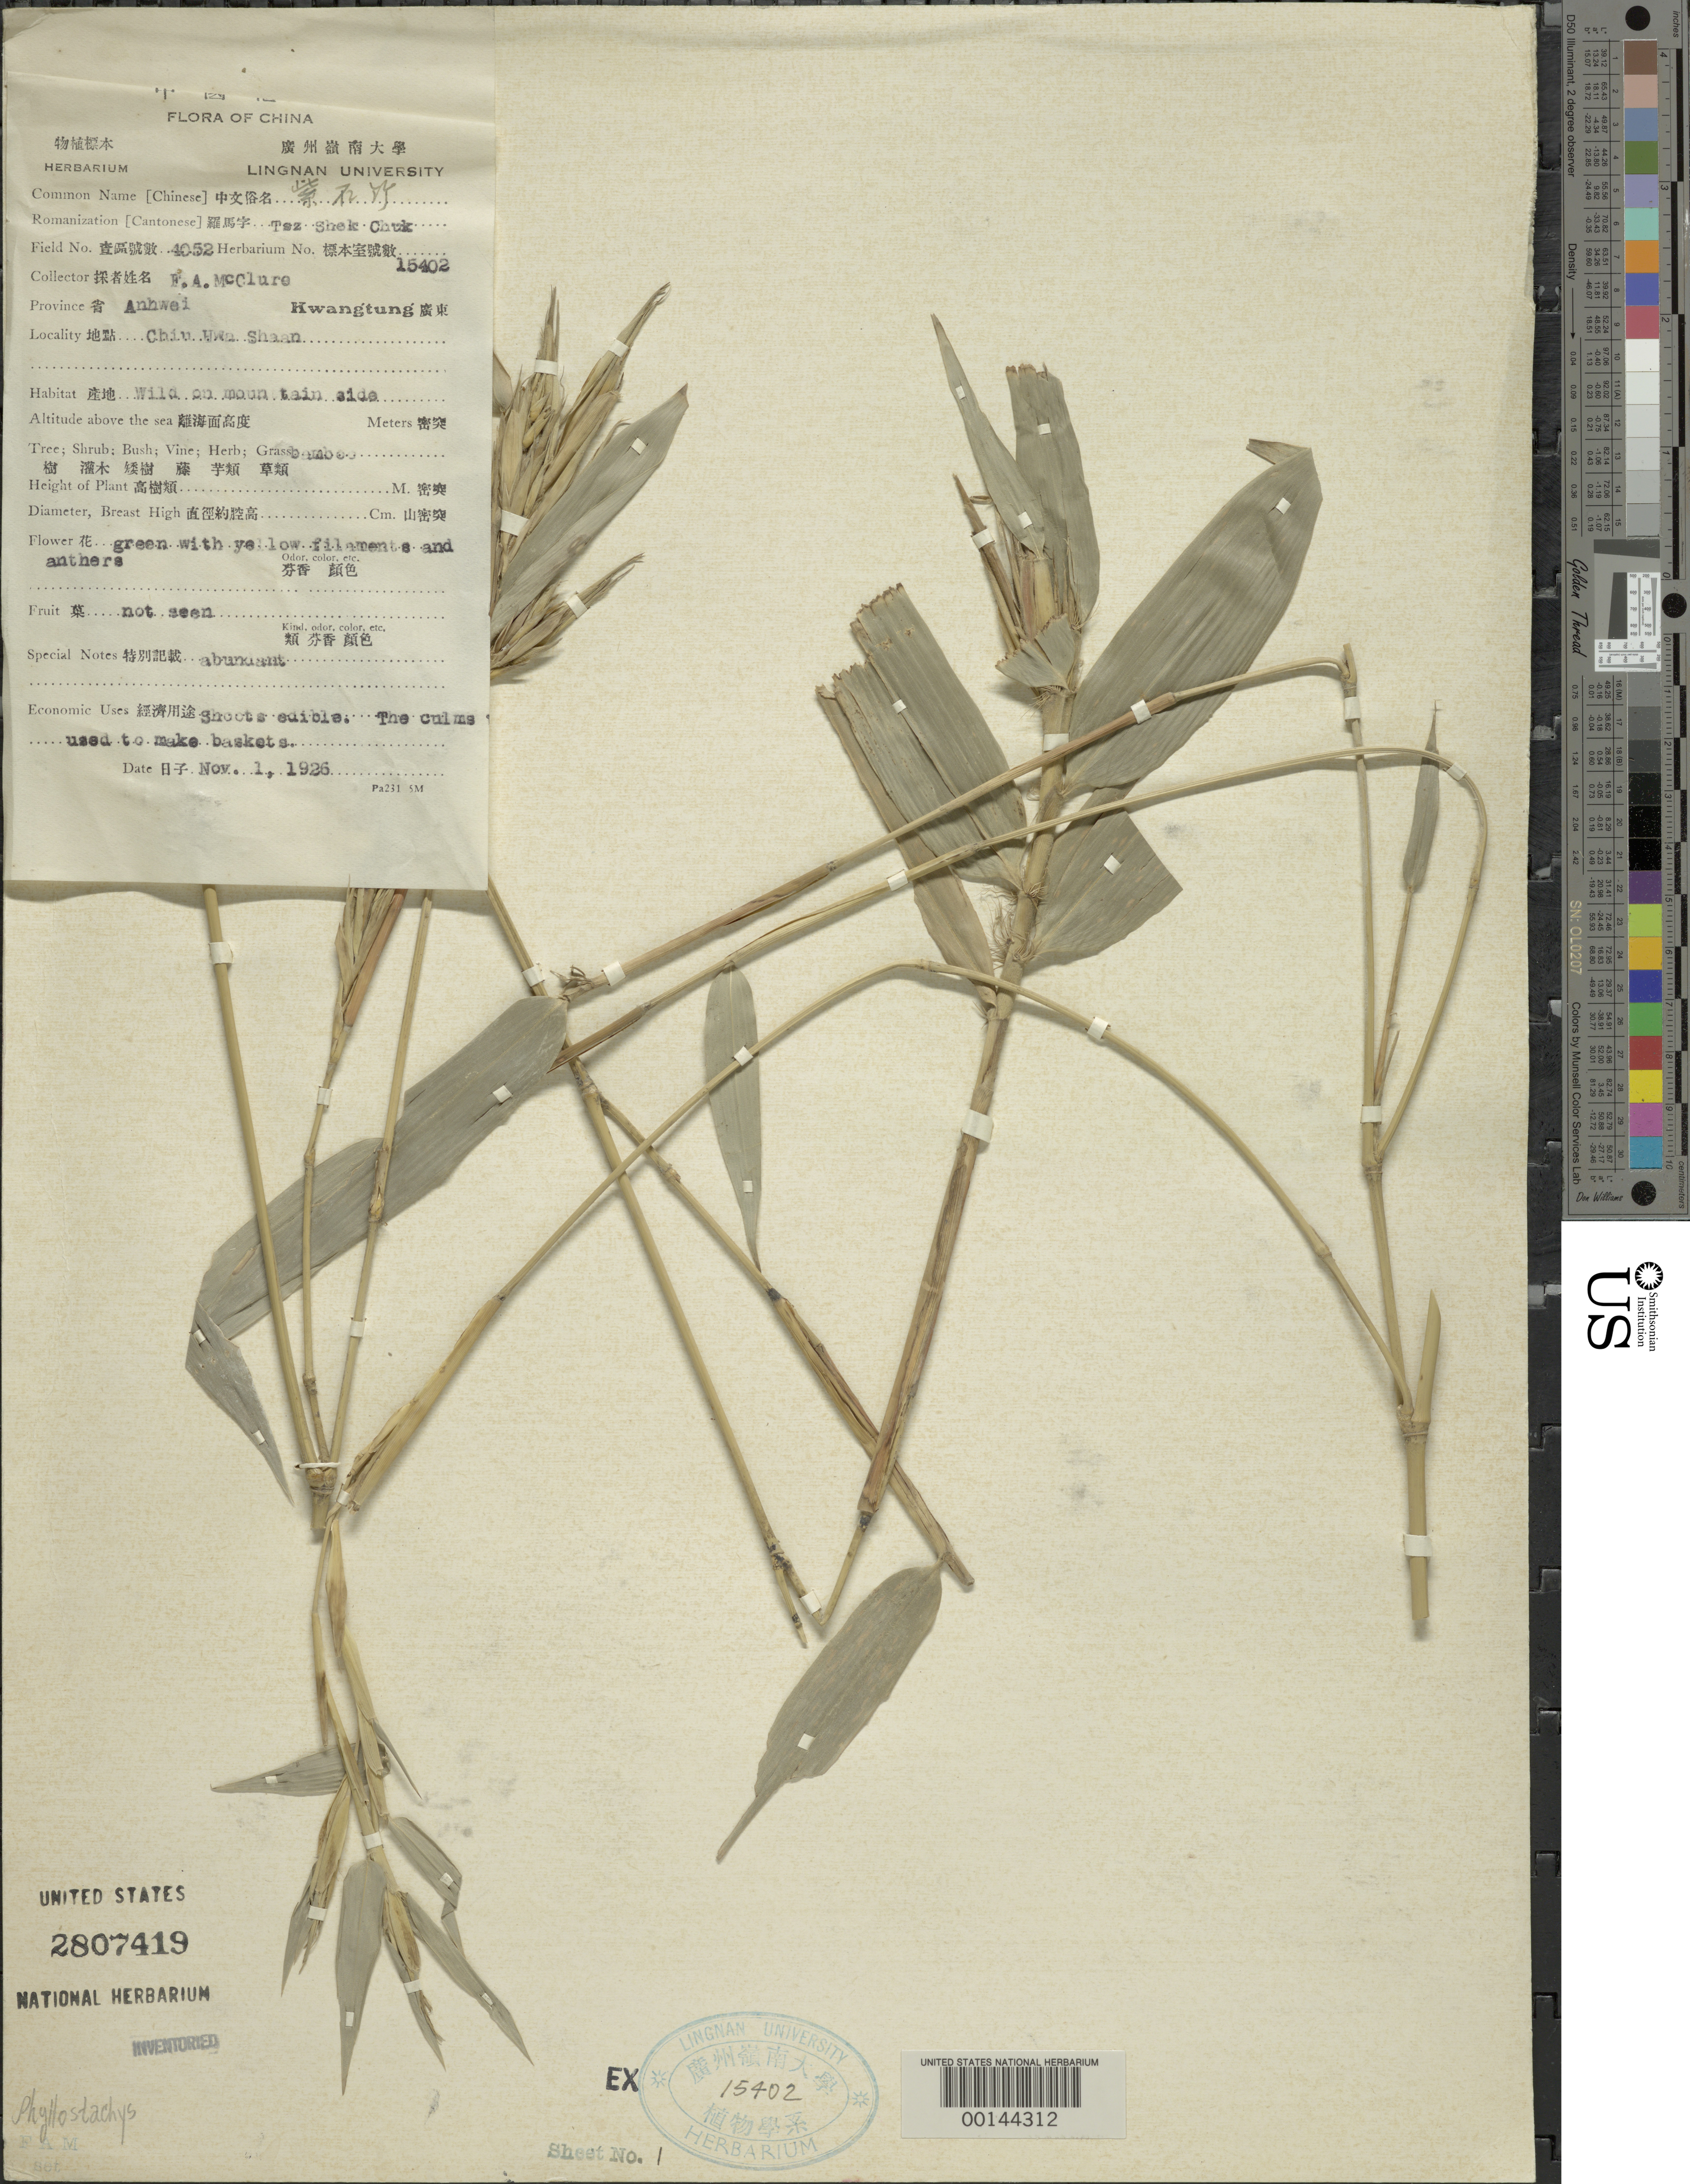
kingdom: Plantae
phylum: Tracheophyta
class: Liliopsida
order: Poales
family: Poaceae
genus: Phyllostachys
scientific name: Phyllostachys sp.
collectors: F. A. McClure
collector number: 4052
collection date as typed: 01 Nov 1926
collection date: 1926-11-01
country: China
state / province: Anhui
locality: Chiu hwa shaan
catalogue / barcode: US 2807419